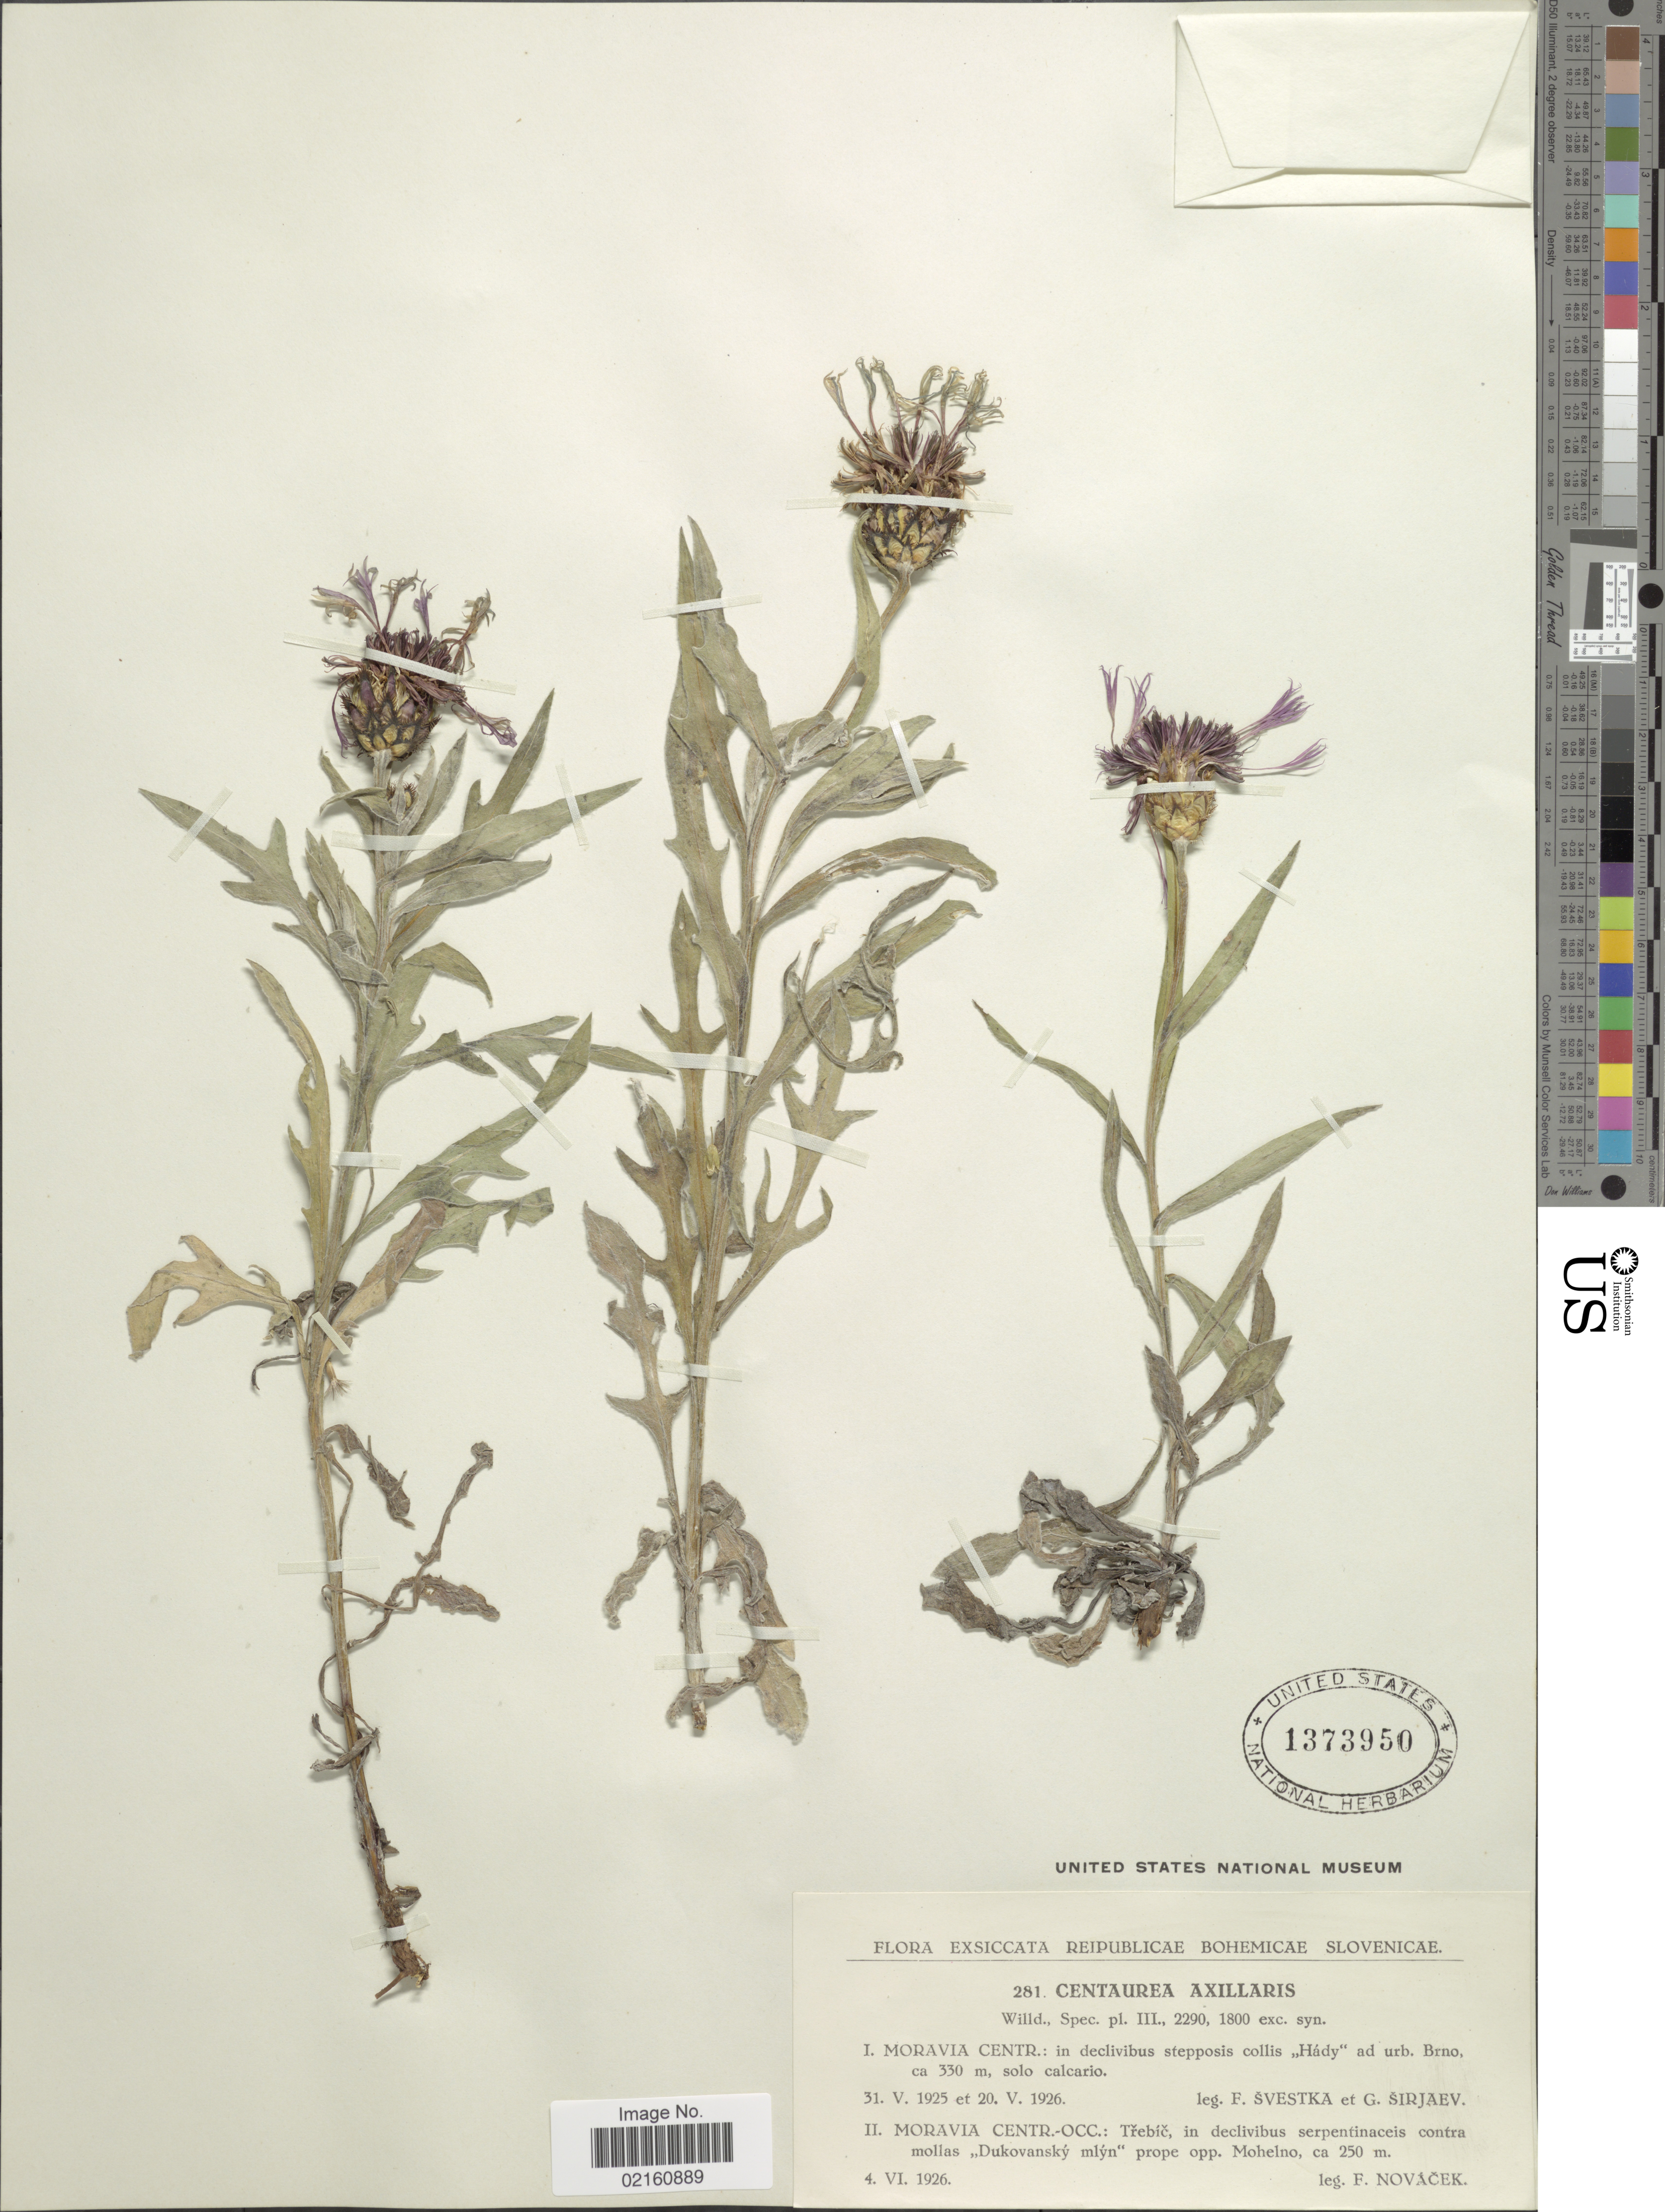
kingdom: Plantae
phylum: Tracheophyta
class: Magnoliopsida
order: Asterales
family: Asteraceae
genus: Centaurea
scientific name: Centaurea axillaris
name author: Willd.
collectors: F. Svestka & G. Širjaev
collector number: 281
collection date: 1925-05-31/1926-05-20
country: Czechia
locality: Reipublicae Bohemicae Slovenicae, Moravia Centr., collis Hady, ad urb. Brno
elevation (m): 330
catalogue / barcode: US 1373950